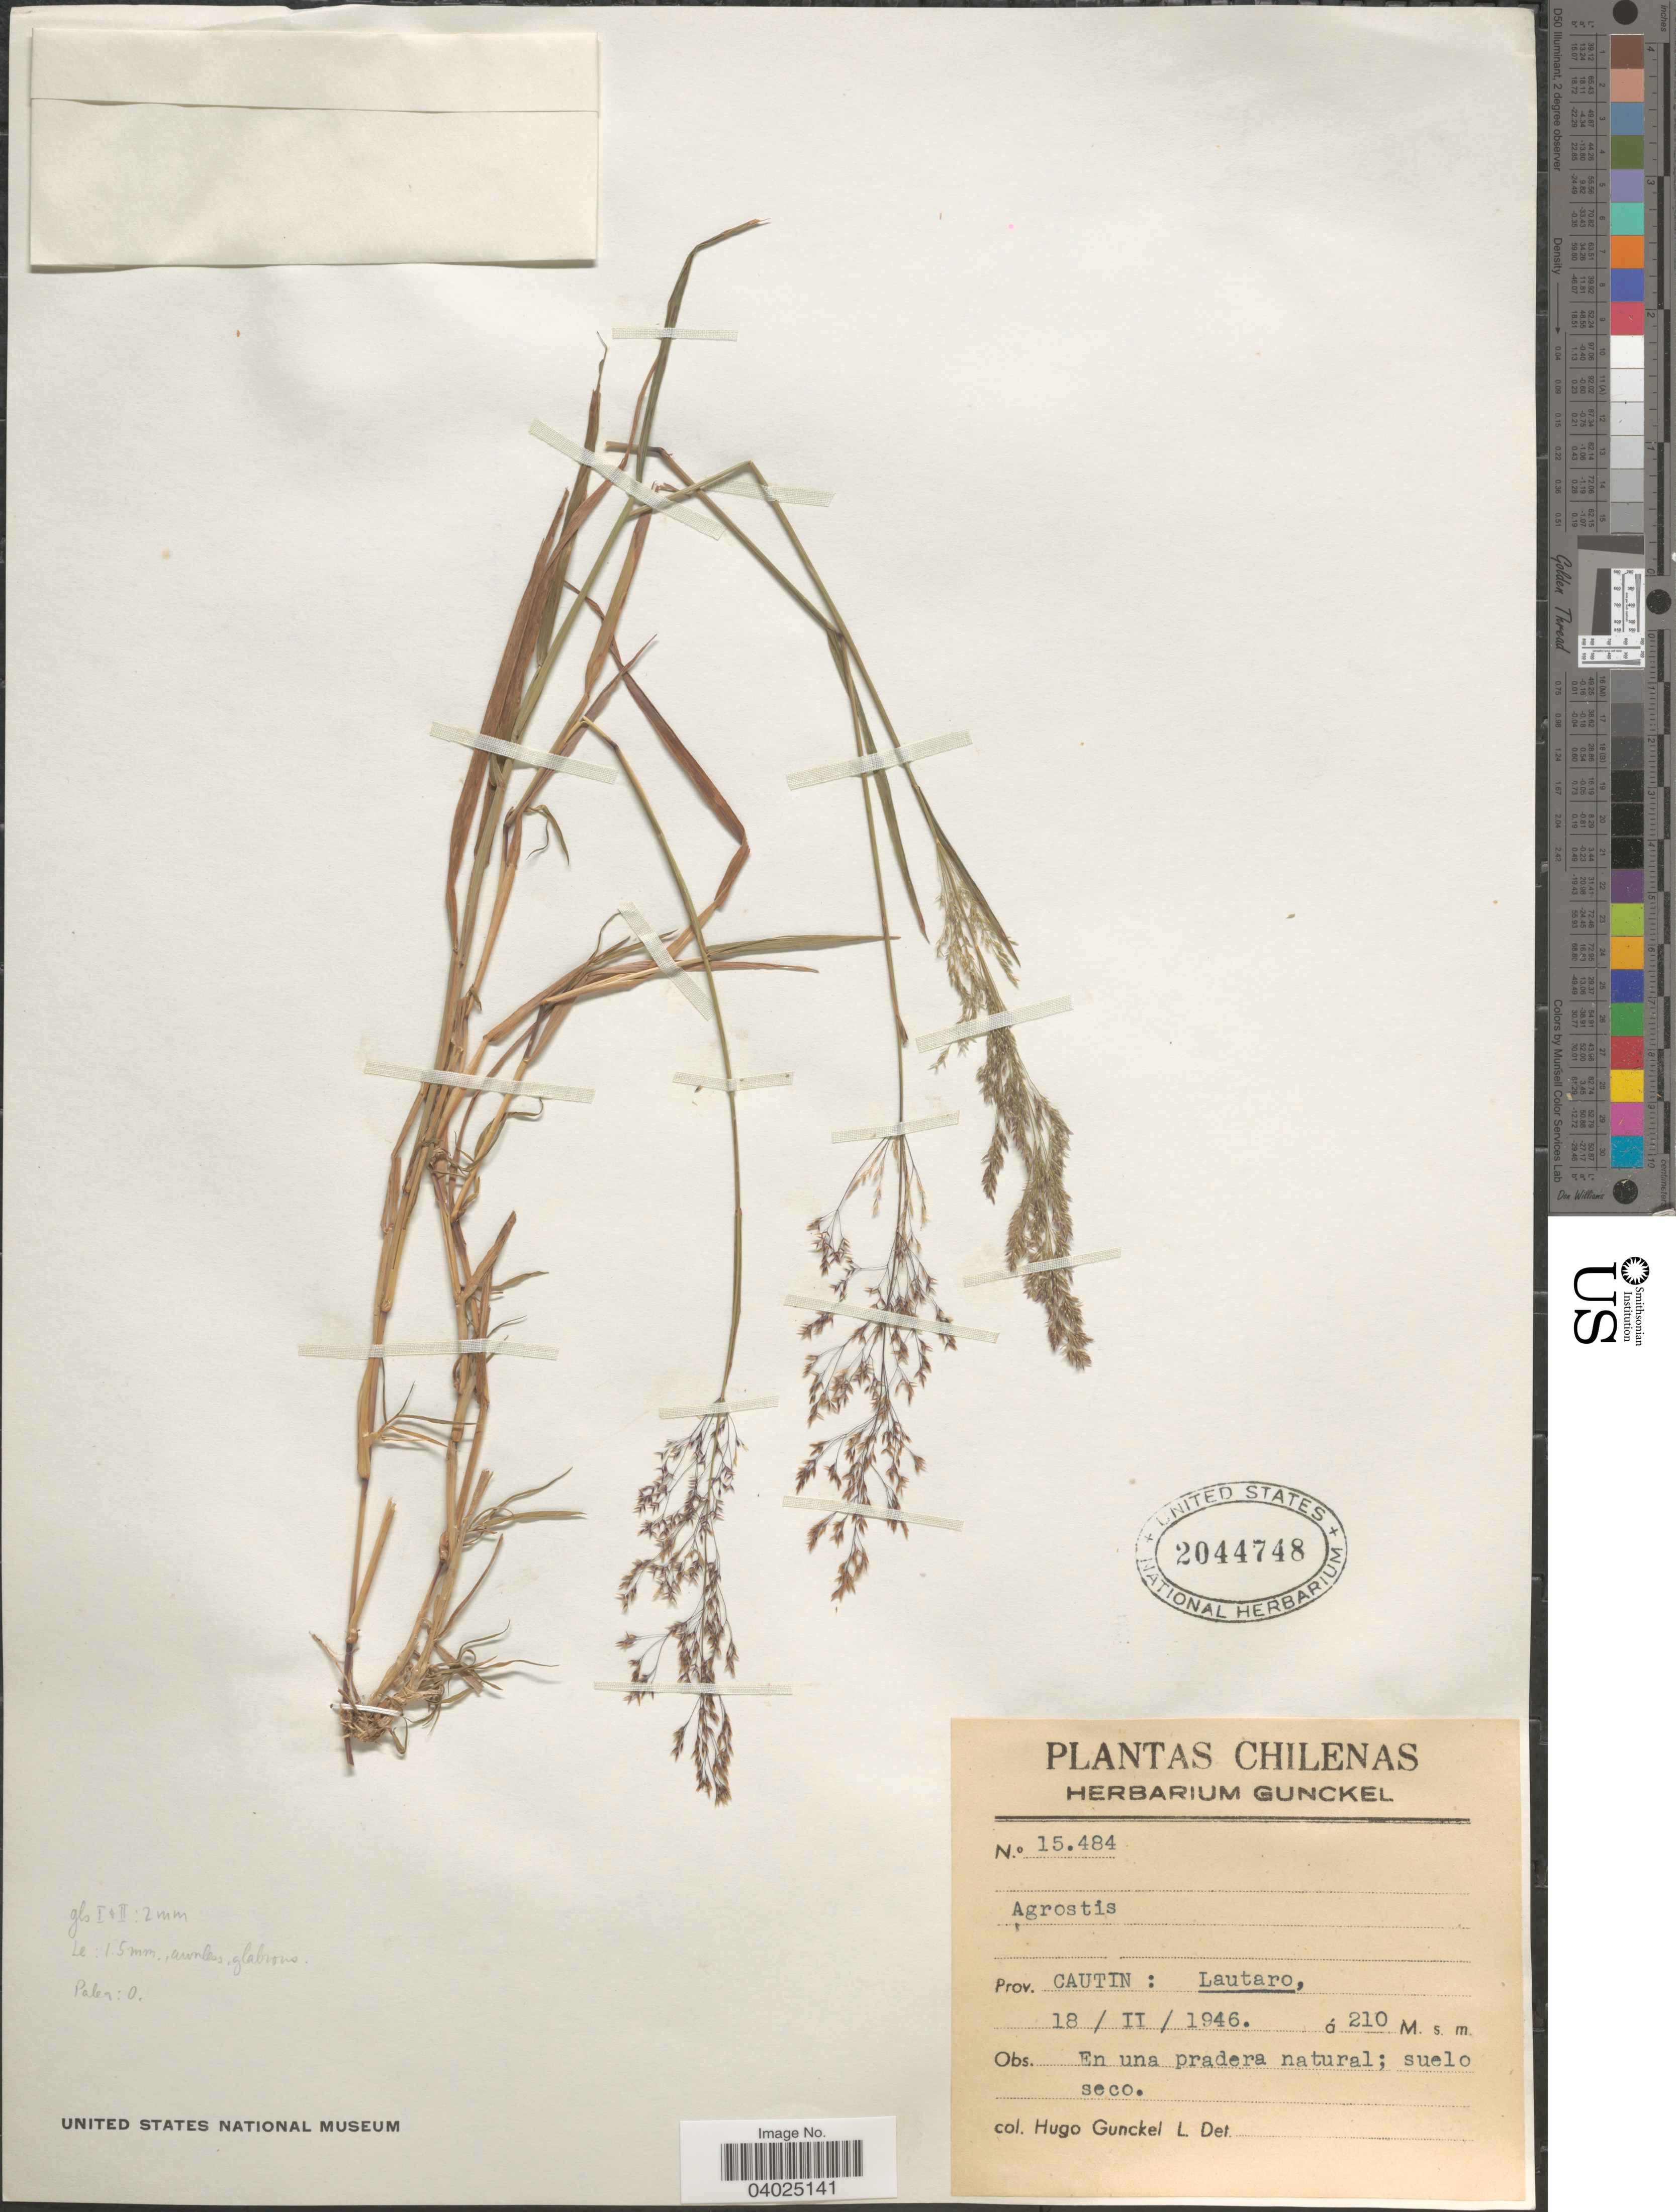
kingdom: Plantae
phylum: Tracheophyta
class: Liliopsida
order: Poales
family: Poaceae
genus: Agrostis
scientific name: Agrostis sp.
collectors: H. Gunckel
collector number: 15484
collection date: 1946-02-18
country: Chile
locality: Prov. Cautin: Lautaro.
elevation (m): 210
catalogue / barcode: US 2044748